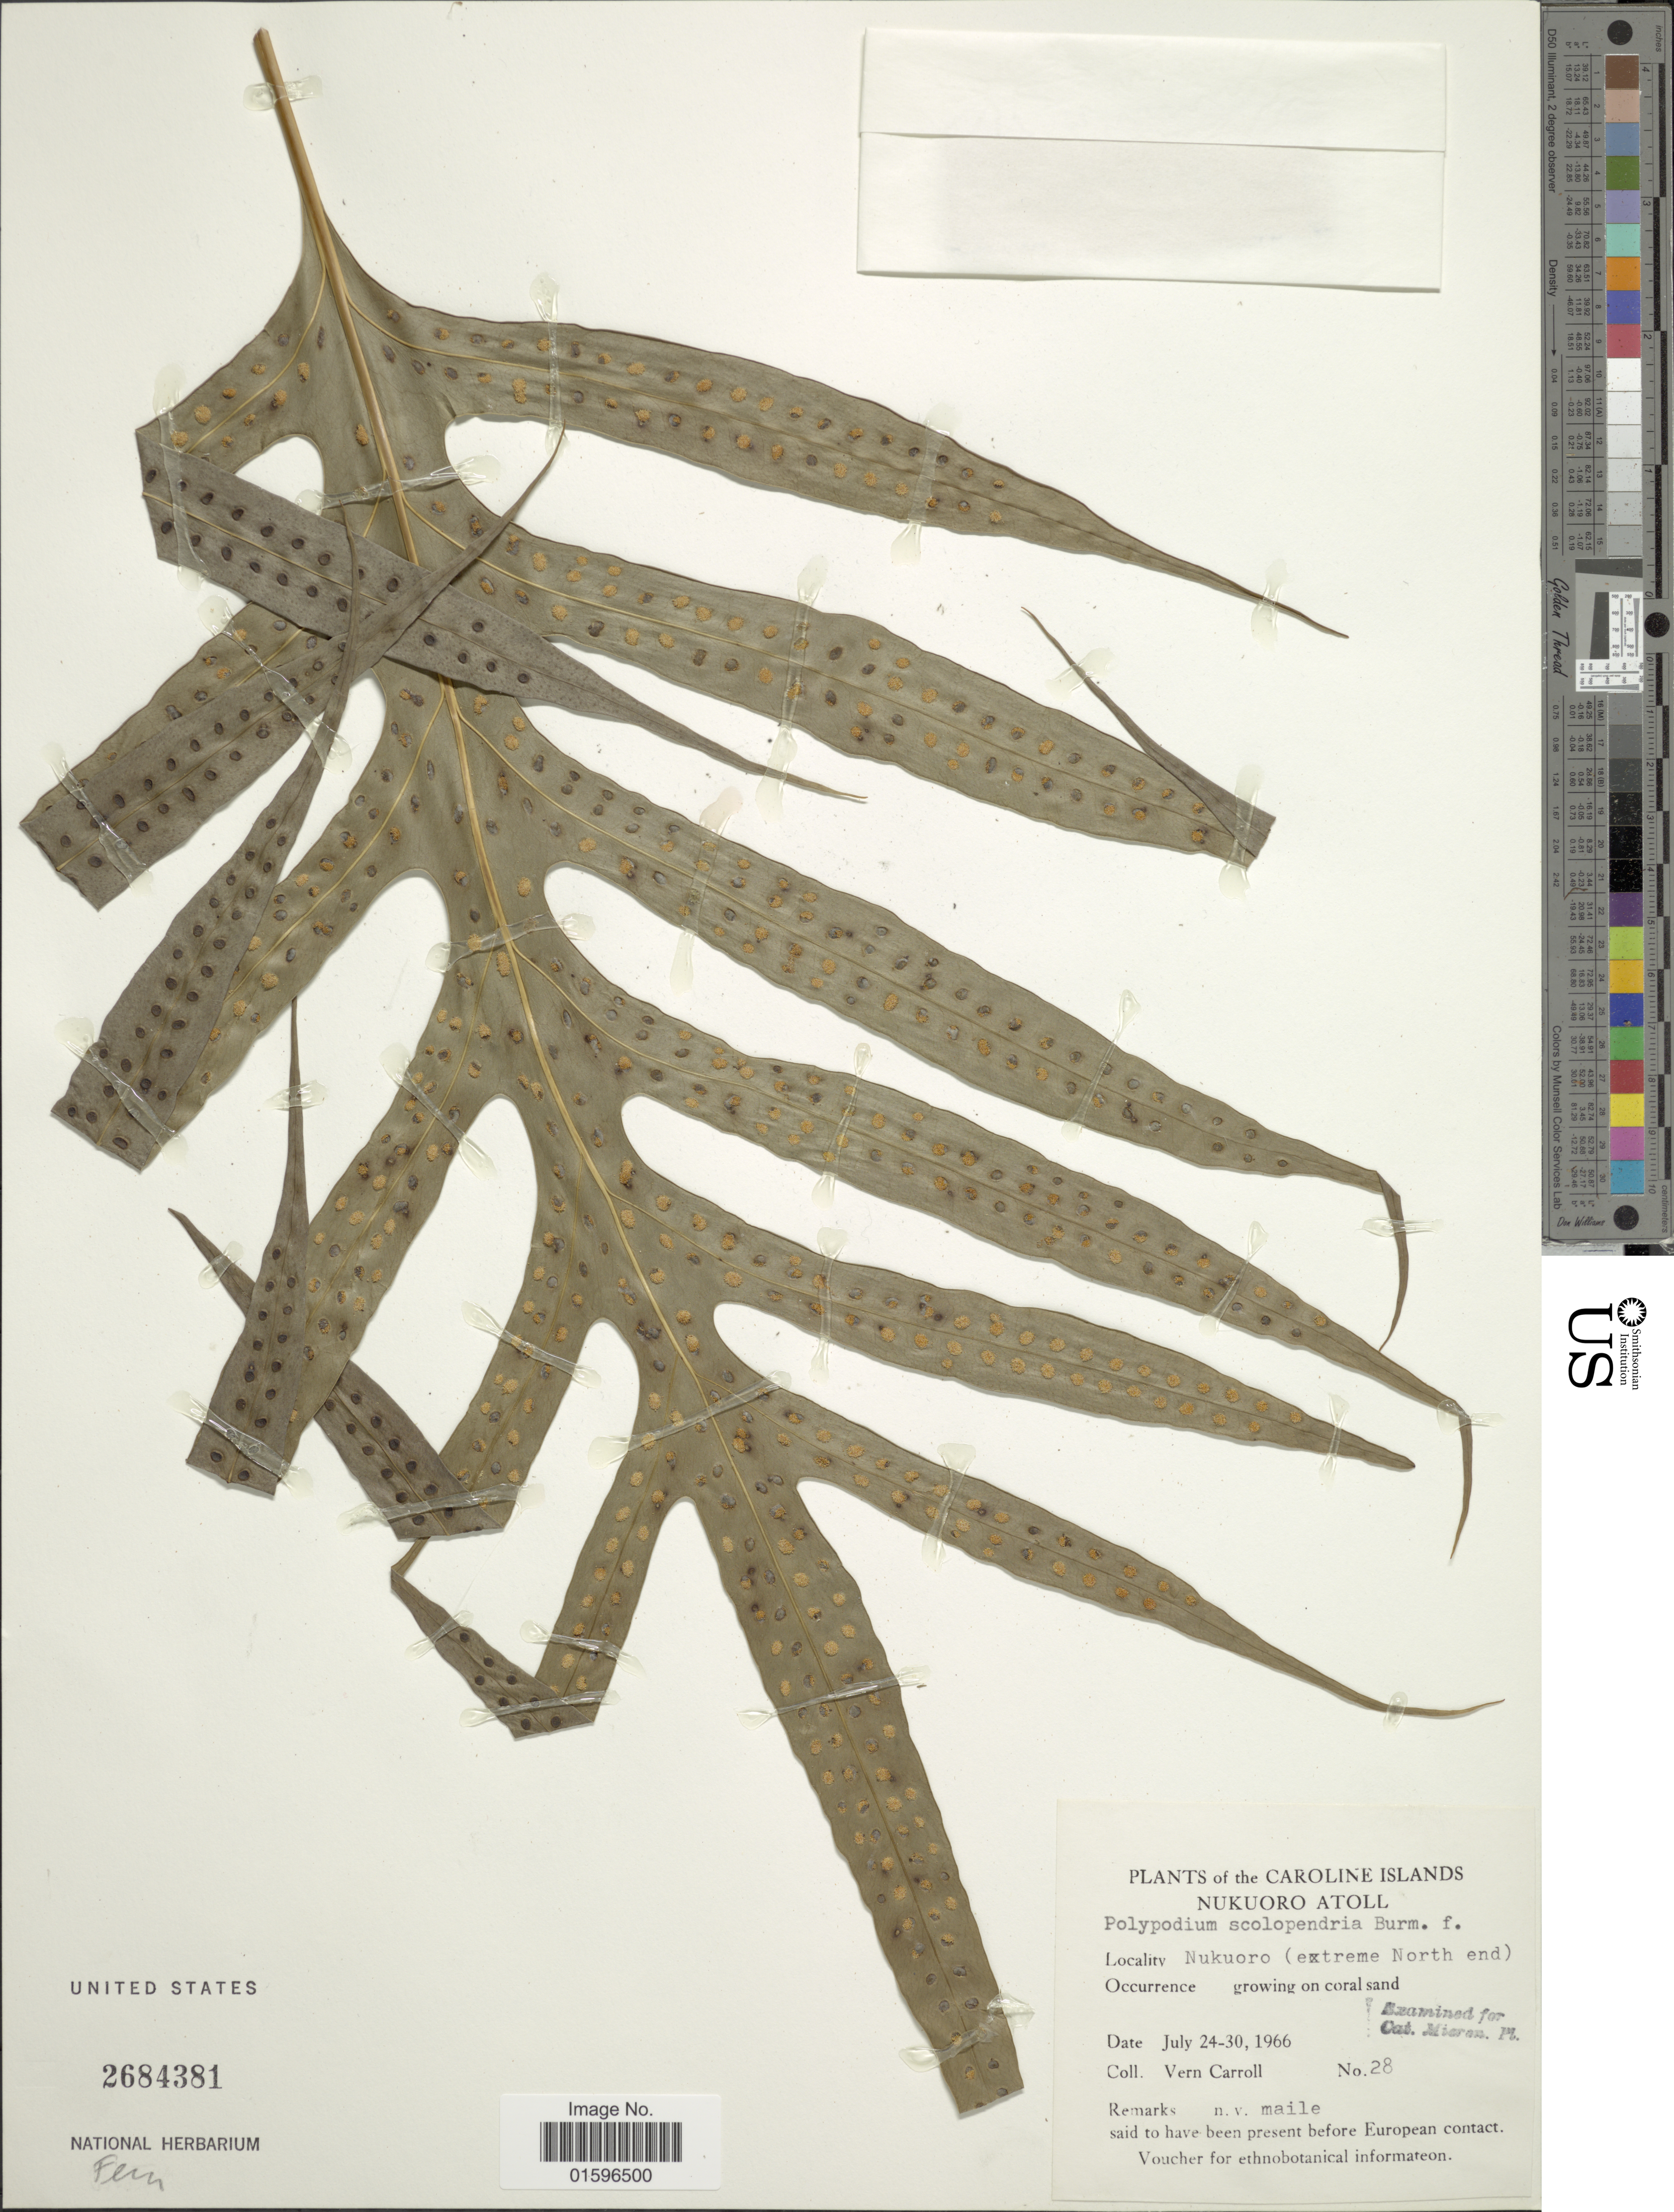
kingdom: Plantae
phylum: Tracheophyta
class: Polypodiopsida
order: Polypodiales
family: Polypodiaceae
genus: Polypodium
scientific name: Polypodium scolopendria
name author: Burm. f.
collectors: V. Carroll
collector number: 28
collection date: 1966-07-24/1966-07-30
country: Micronesia, Federated States of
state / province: Pohnpei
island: Nukuoro Atoll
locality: Carolines Islands, Nukuoro Atoll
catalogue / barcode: US 2684381